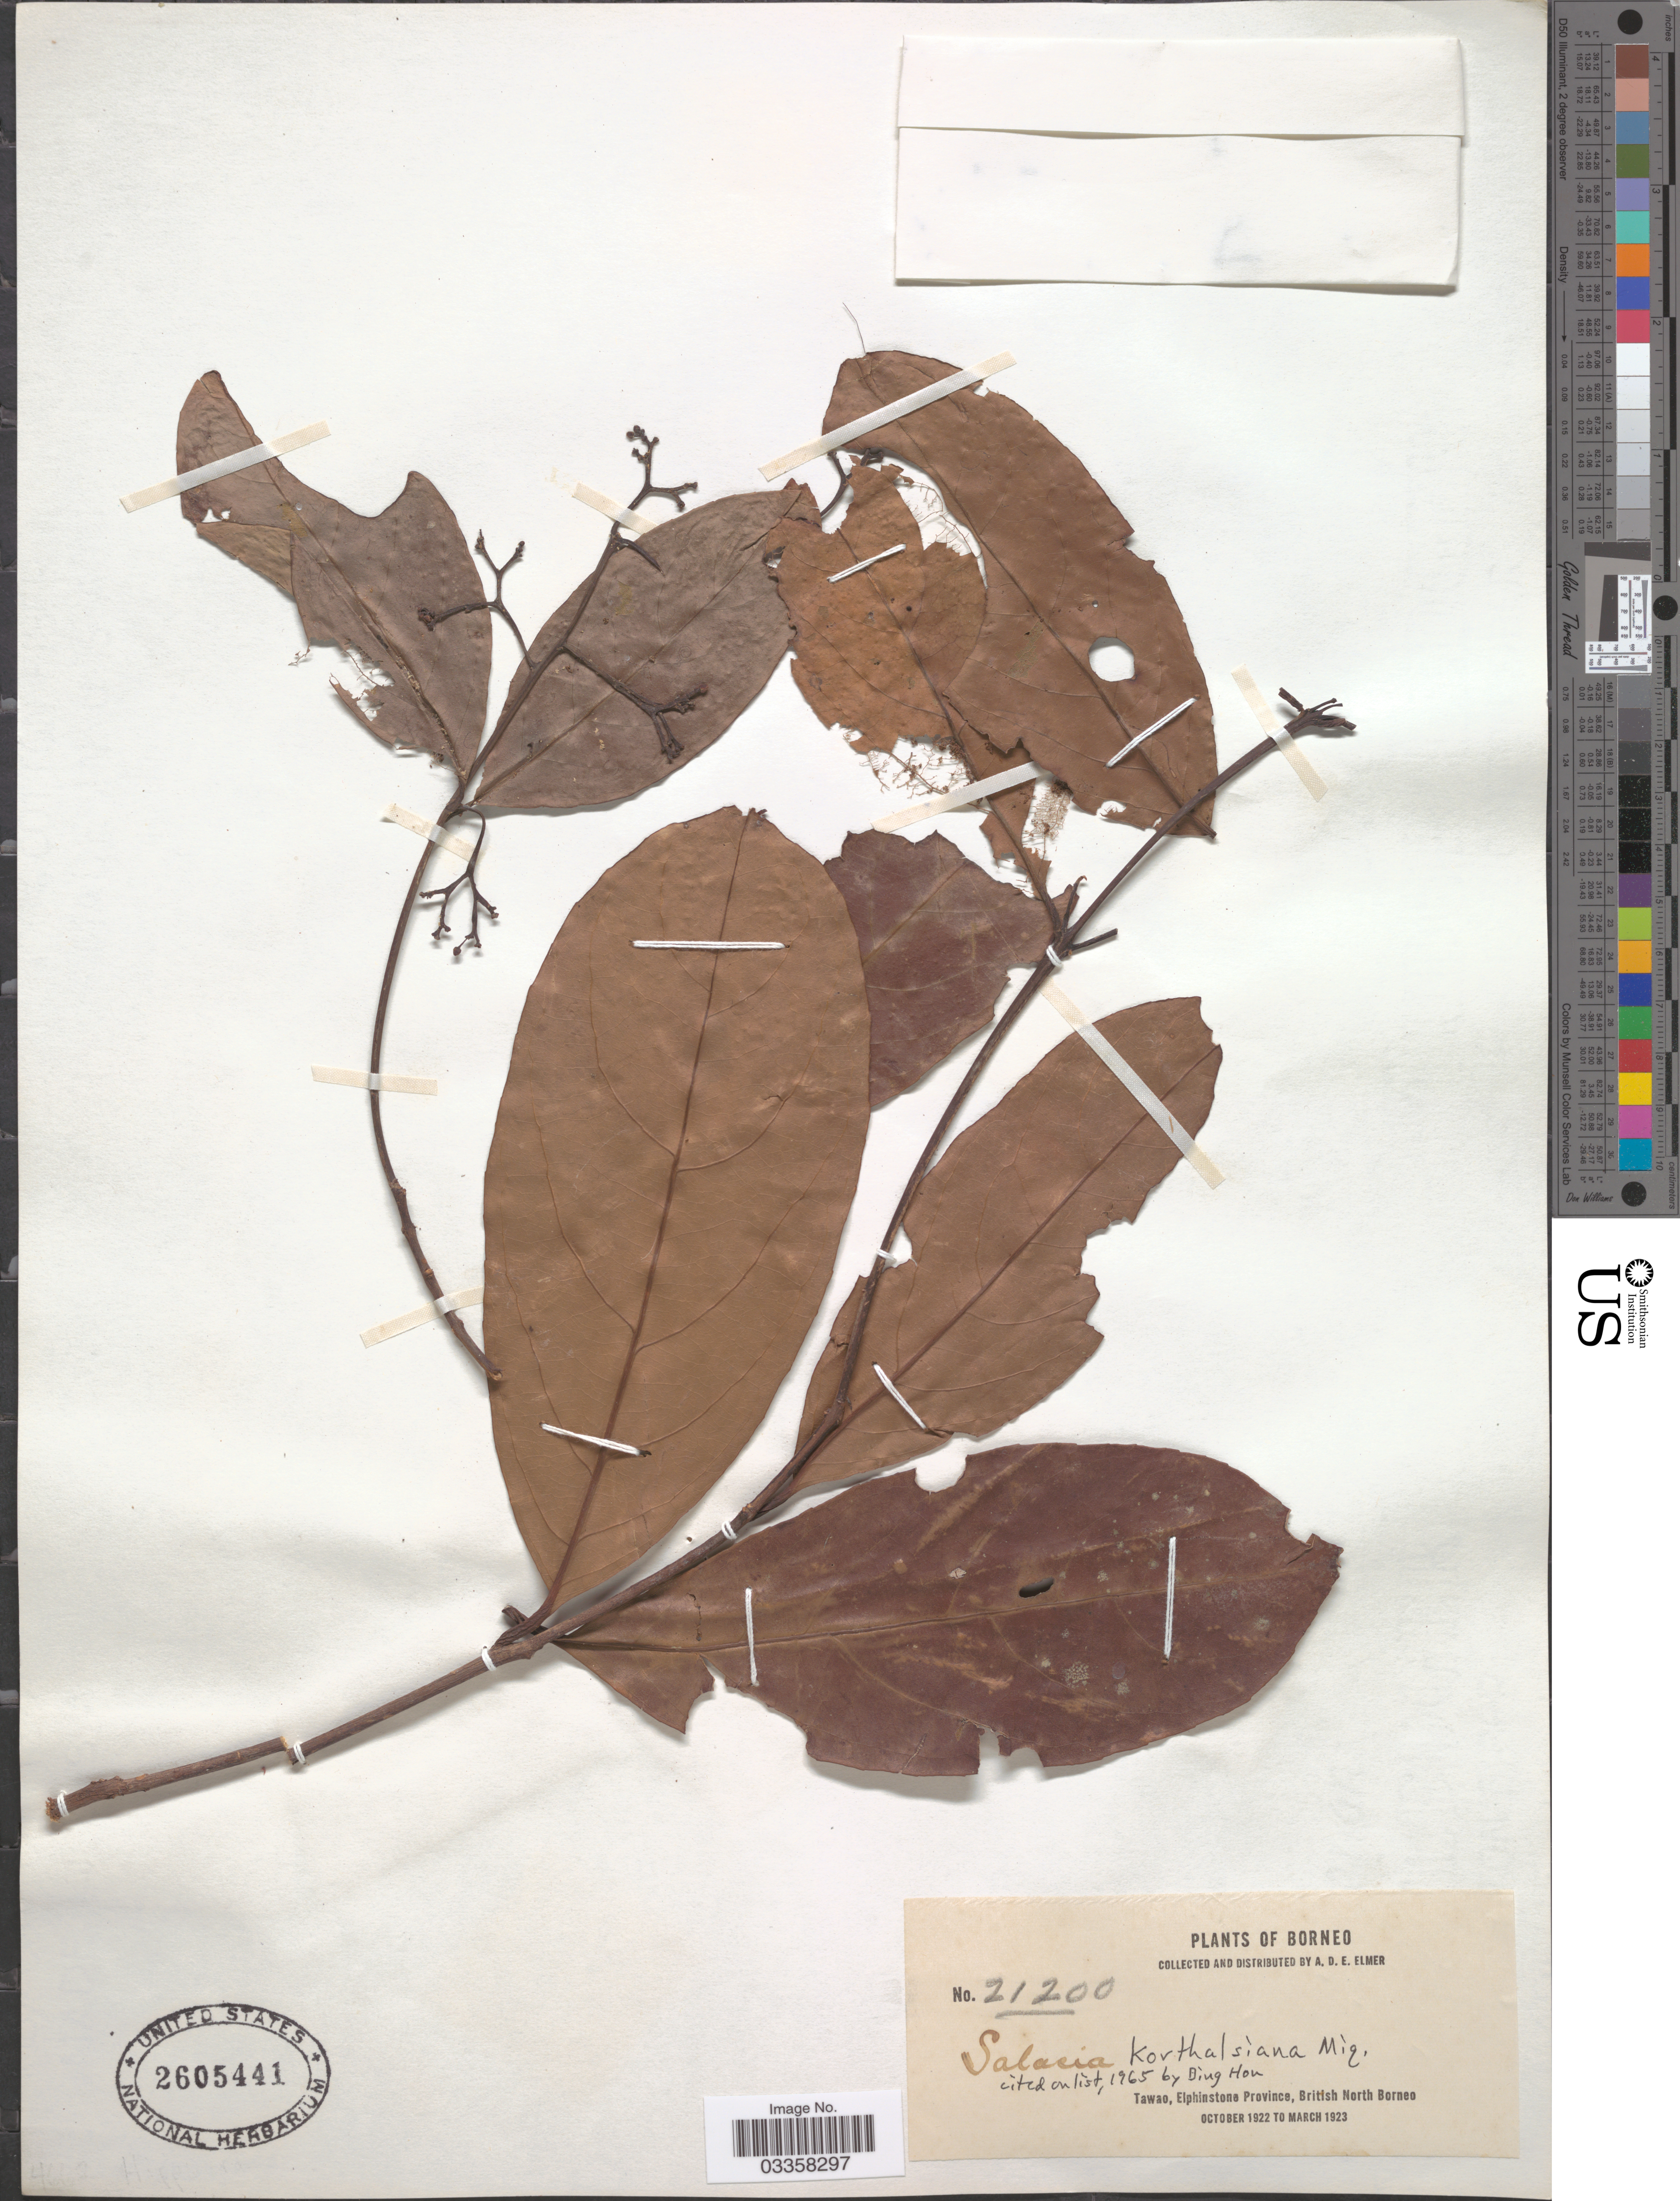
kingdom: Plantae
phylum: Tracheophyta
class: Magnoliopsida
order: Celastrales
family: Celastraceae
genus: Salacia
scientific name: Salacia korthalsiana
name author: Miq.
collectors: A. D. E. Elmer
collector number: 21200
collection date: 1922-10/1923-03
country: Malaysia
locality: Borneo. Tawao, Elphinstone Province, British North Borneo.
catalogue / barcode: US 2605441